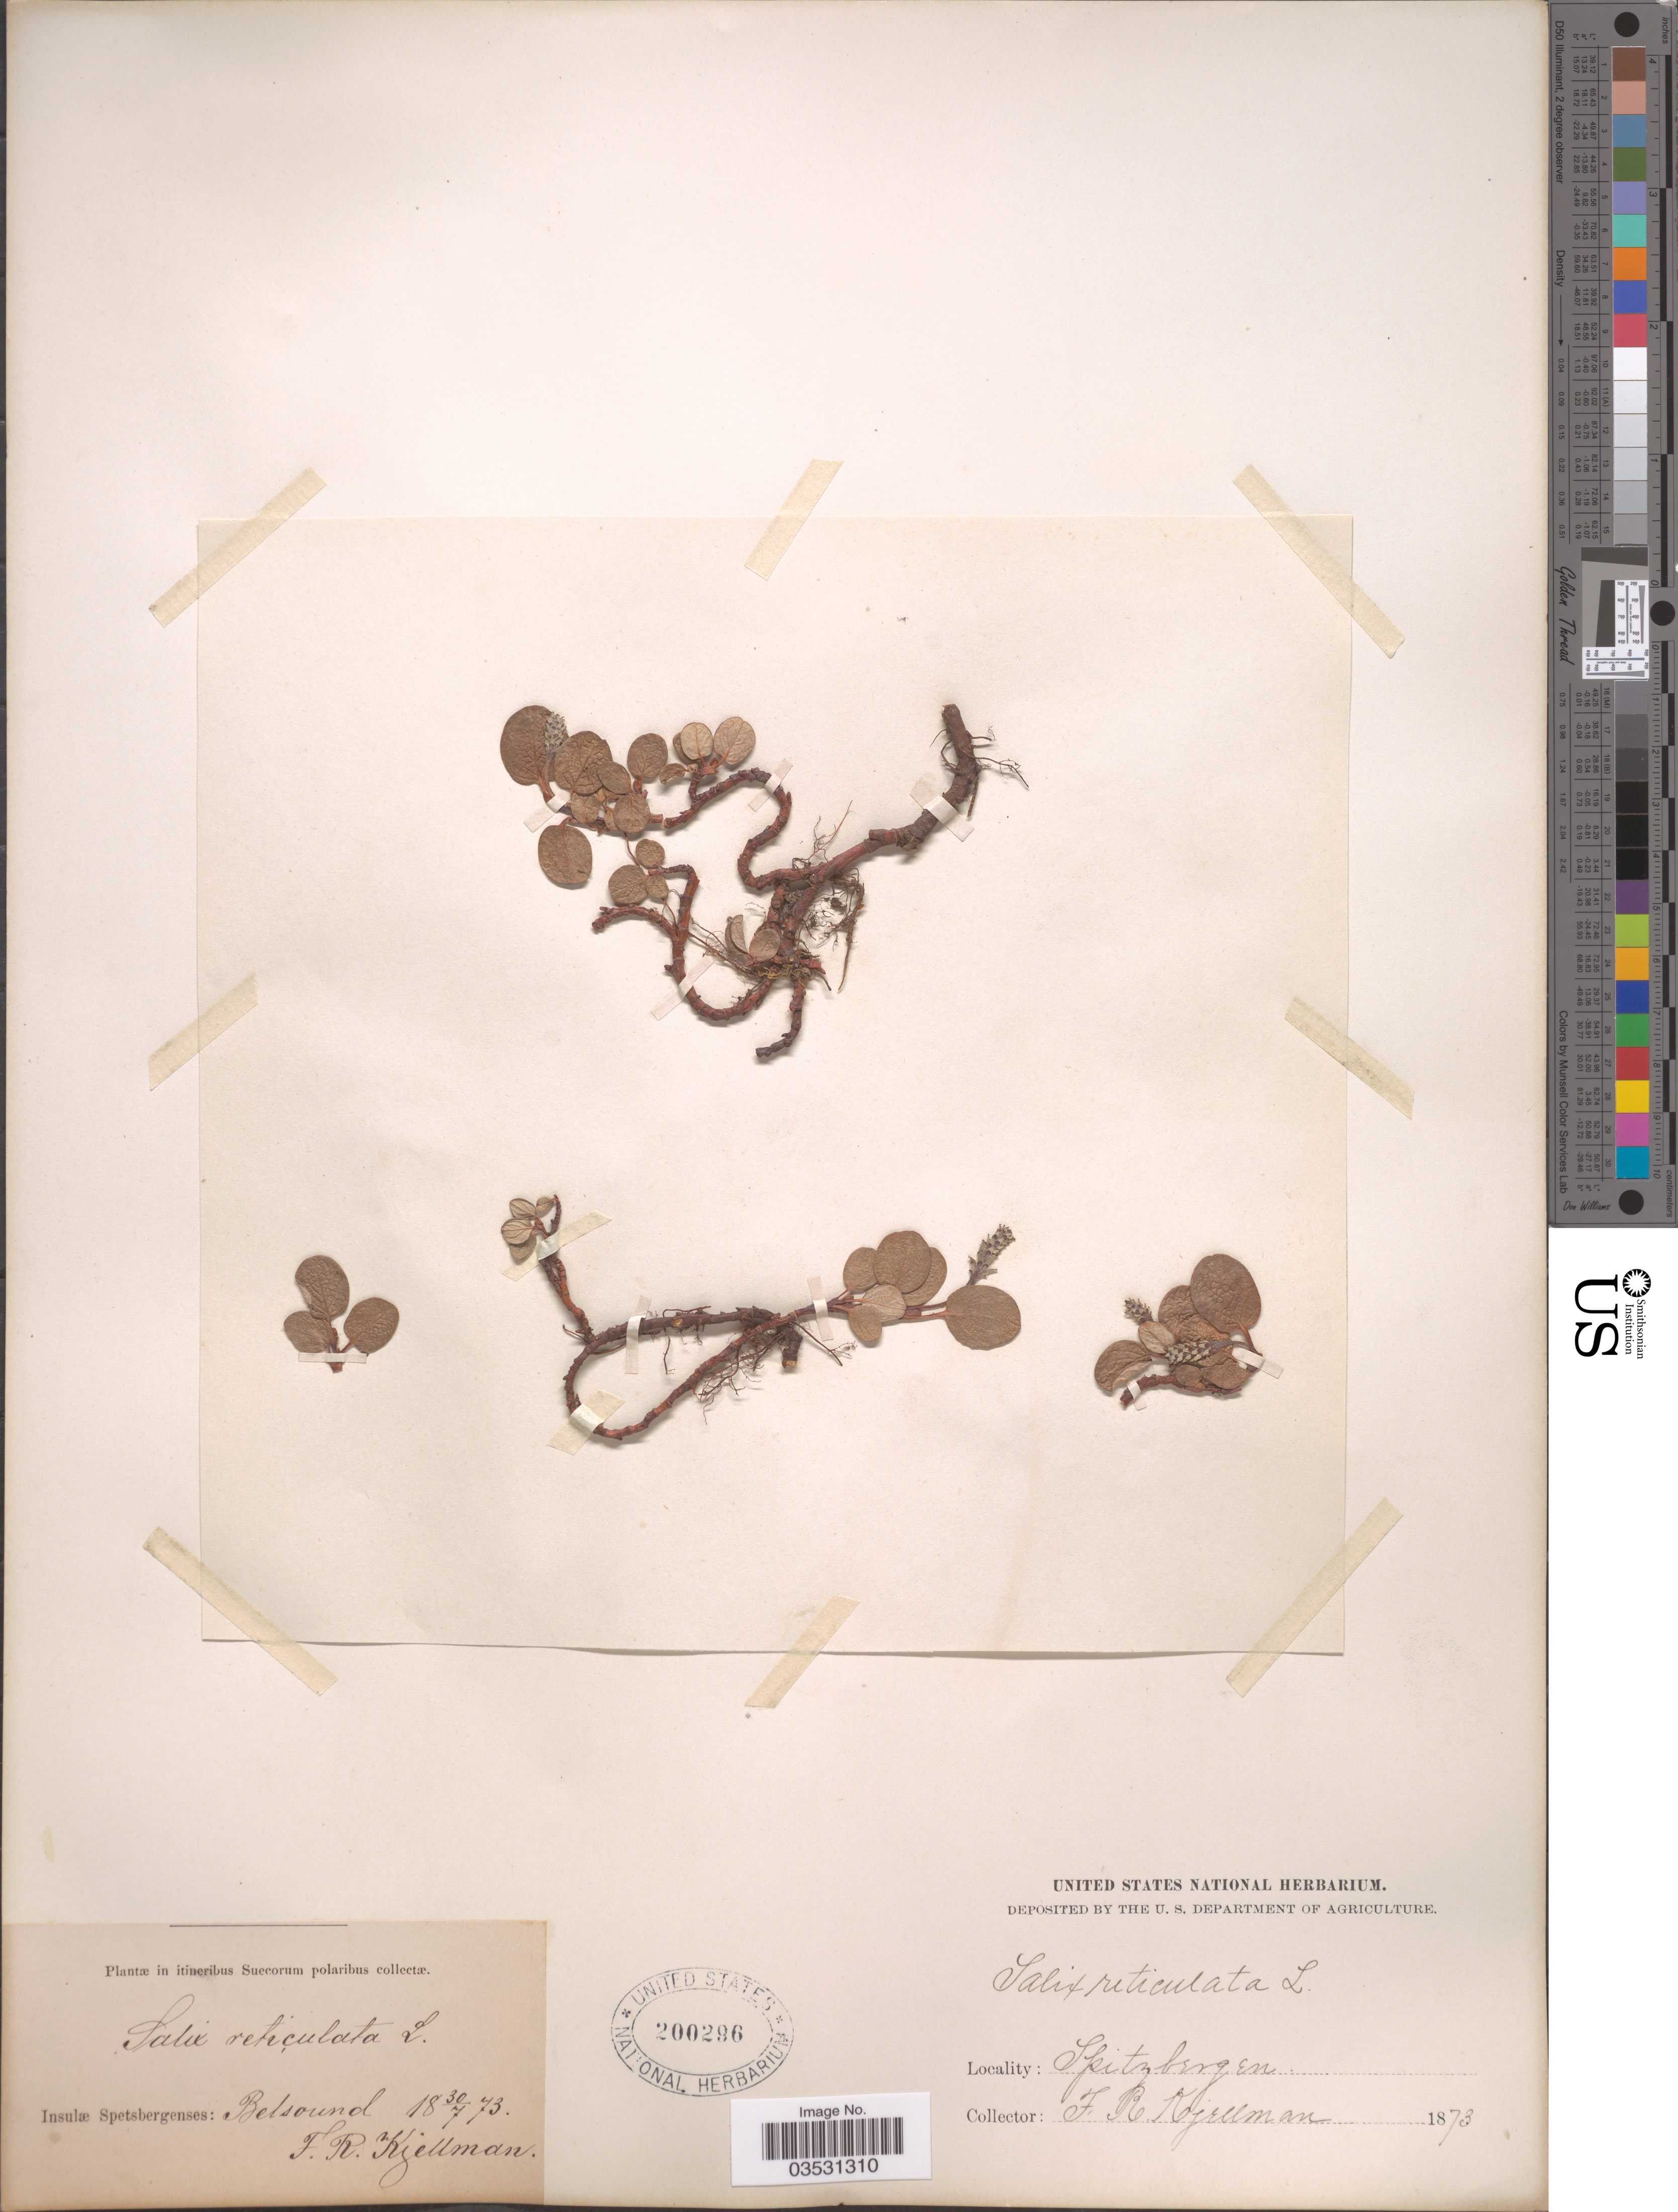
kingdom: Plantae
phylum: Tracheophyta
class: Magnoliopsida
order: Malpighiales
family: Salicaceae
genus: Salix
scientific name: Salix reticulata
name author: L.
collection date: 1873-07-30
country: Norway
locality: Insulæ Spetsbergenses: Belsound. Spitzbergen.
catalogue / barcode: US 200296